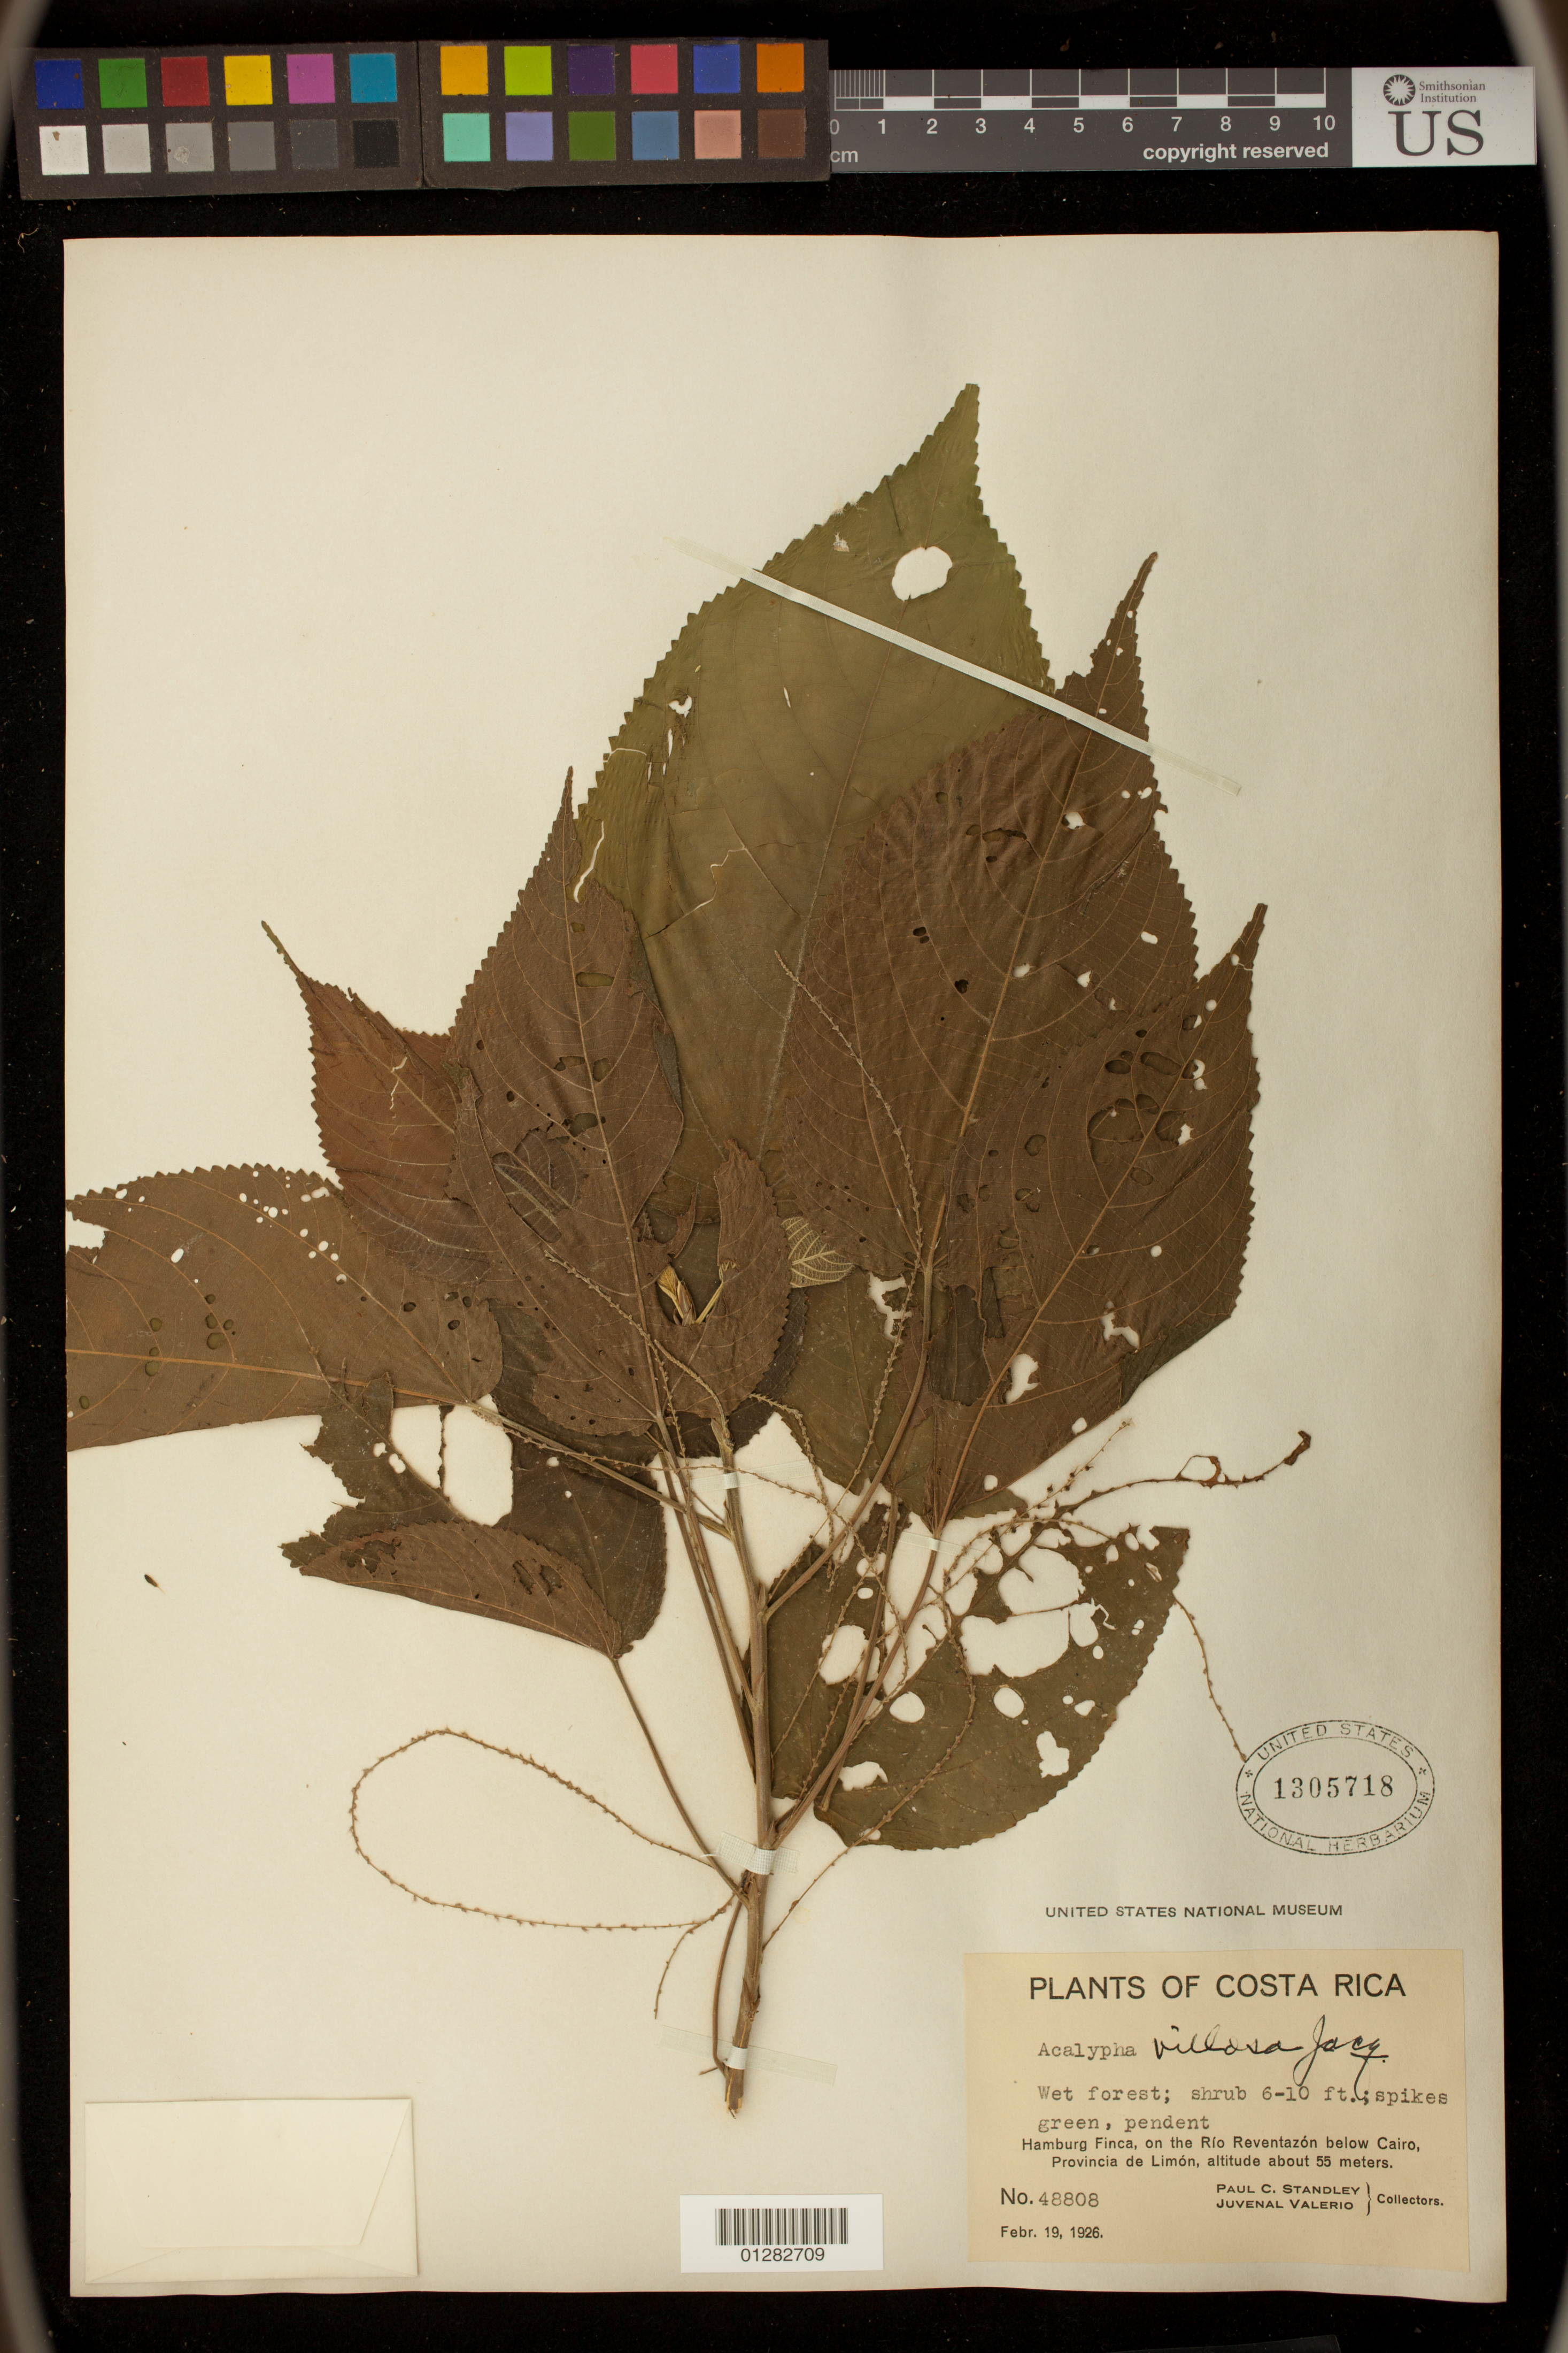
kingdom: Plantae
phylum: Tracheophyta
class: Magnoliopsida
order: Malpighiales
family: Euphorbiaceae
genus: Acalypha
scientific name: Acalypha villosa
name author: Jacq.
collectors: G. B. Hinton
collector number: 48808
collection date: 1926-02-19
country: Costa Rica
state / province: Limón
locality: Hamburg Finca, on the Rio Reventazon below Cairo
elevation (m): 55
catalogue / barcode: US 1305718